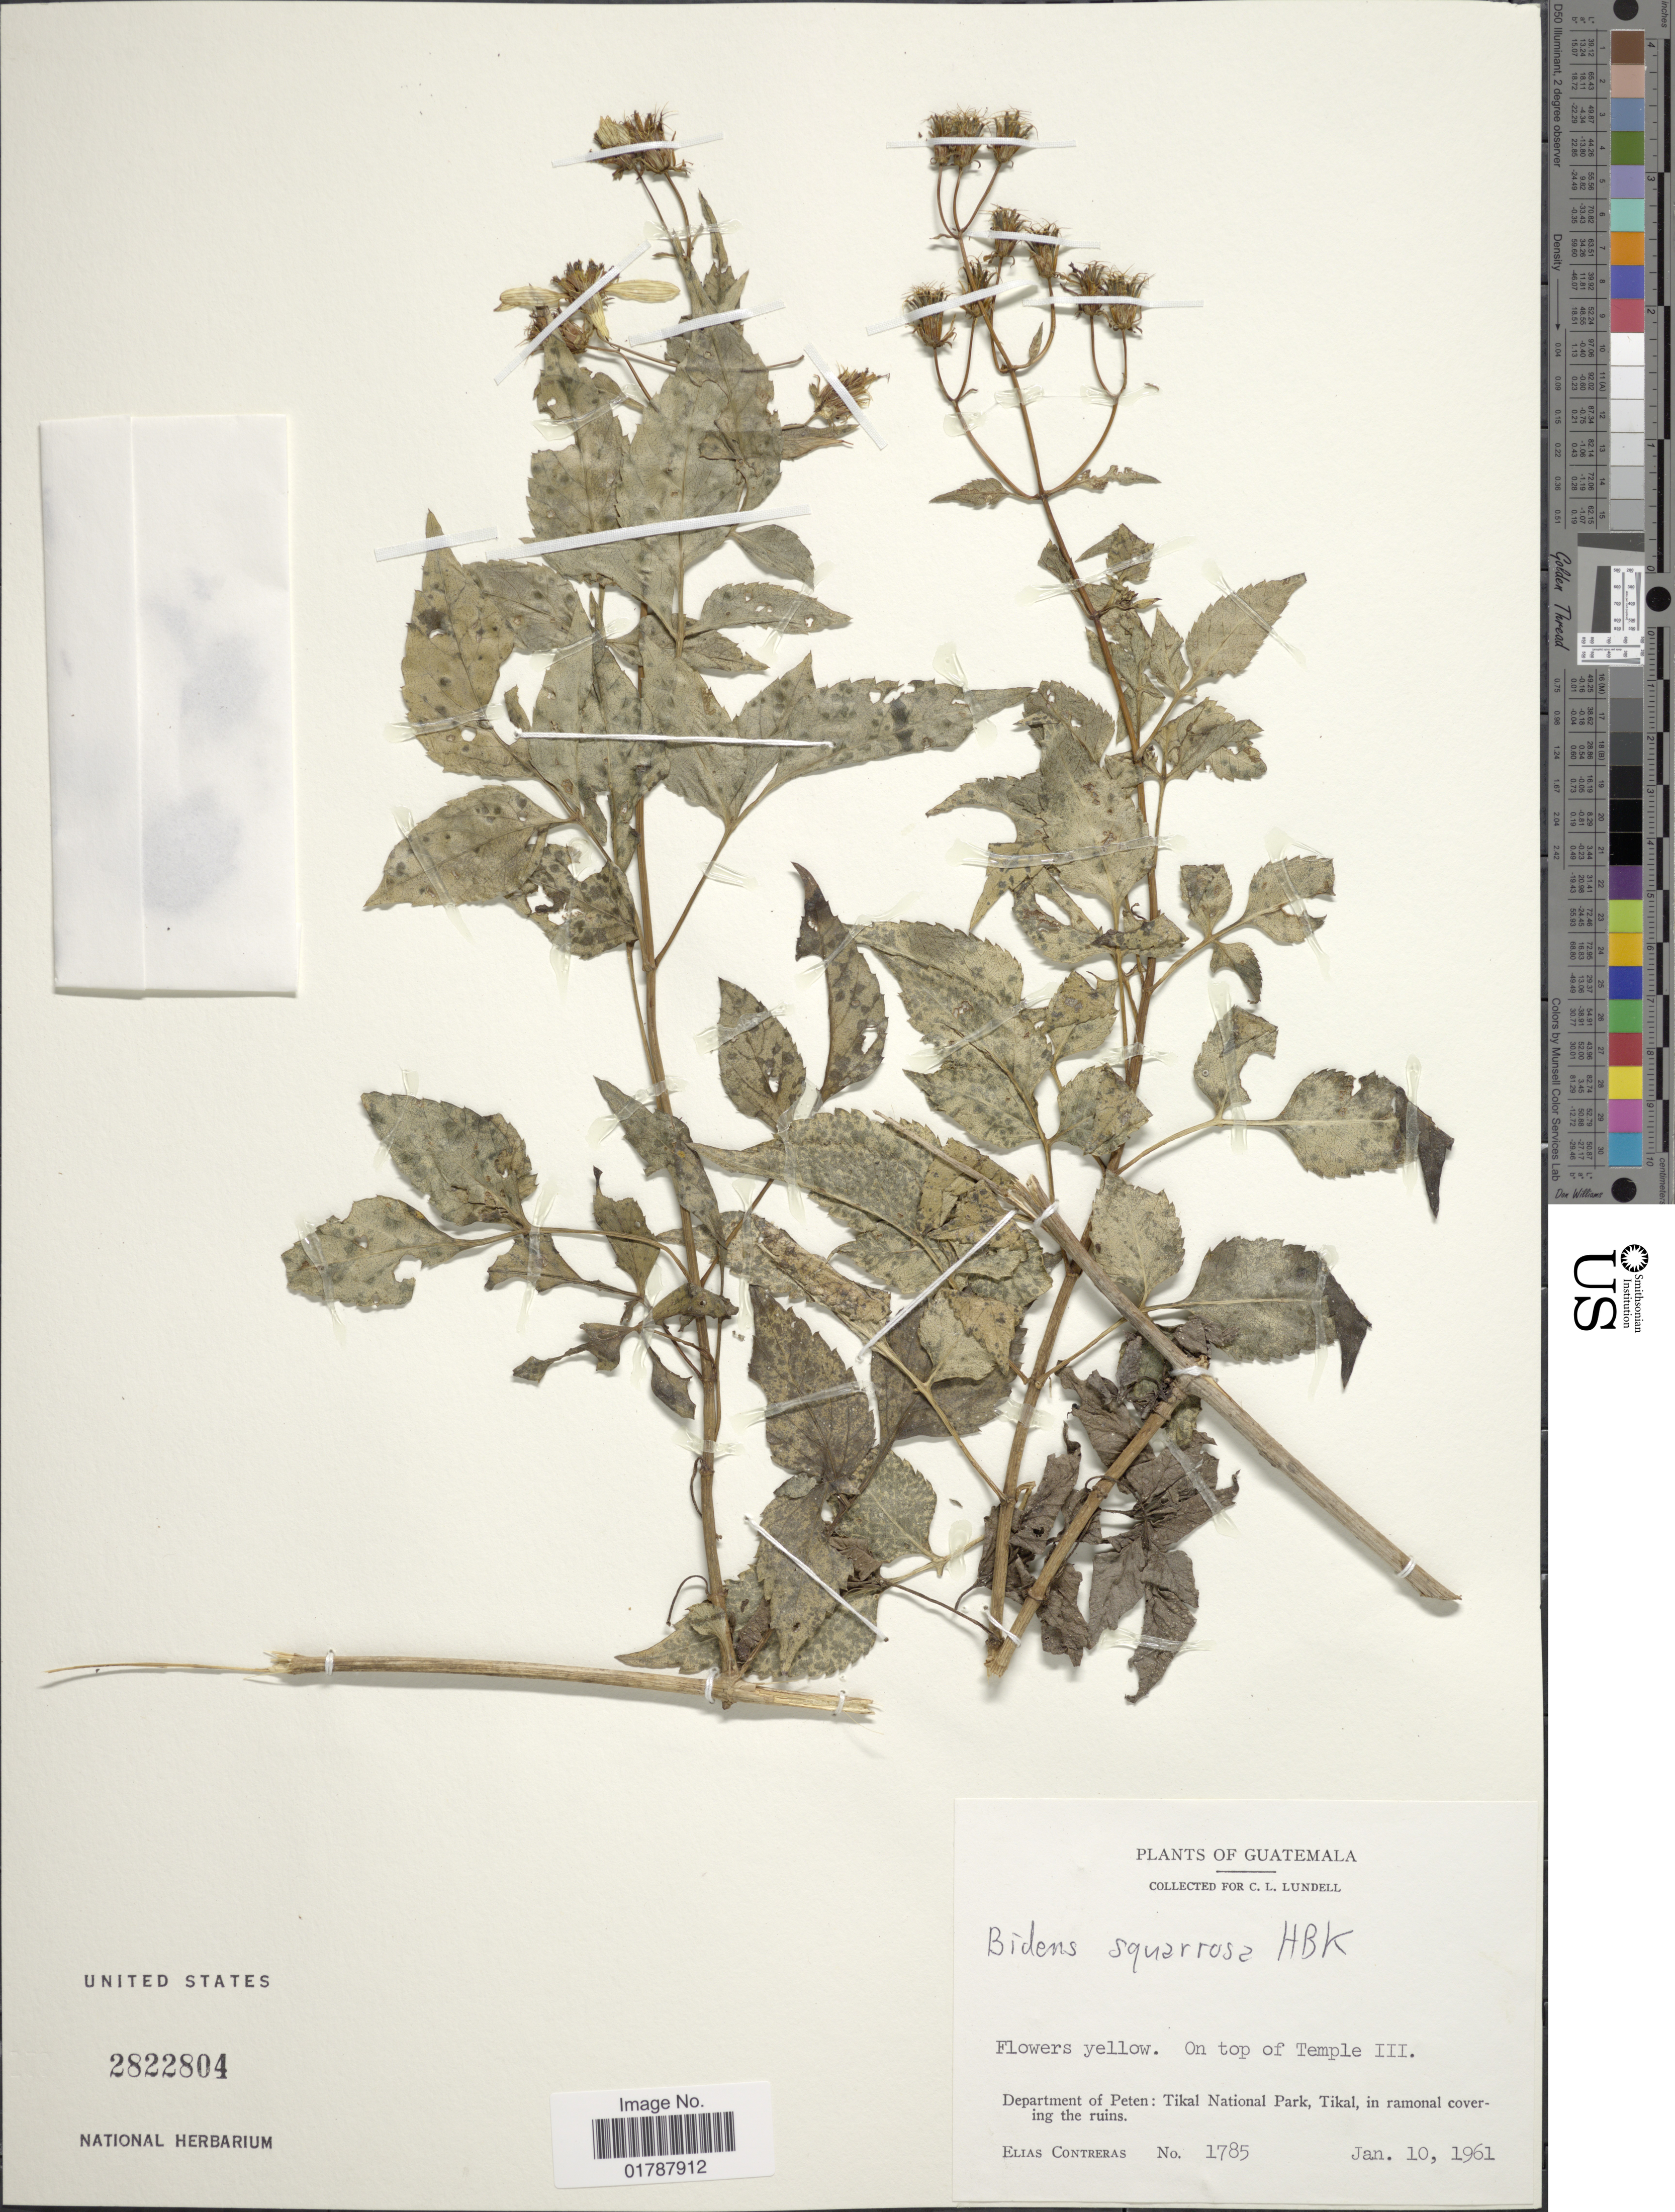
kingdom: Plantae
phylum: Tracheophyta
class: Magnoliopsida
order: Asterales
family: Asteraceae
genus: Bidens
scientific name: Bidens squarrosa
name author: Kunth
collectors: E. Contreras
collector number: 1785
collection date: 1961-01-10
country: Guatemala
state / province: El Petén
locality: Department of Peten: Tikal National Park, in ramonal covering the ruins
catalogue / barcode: US 2822804